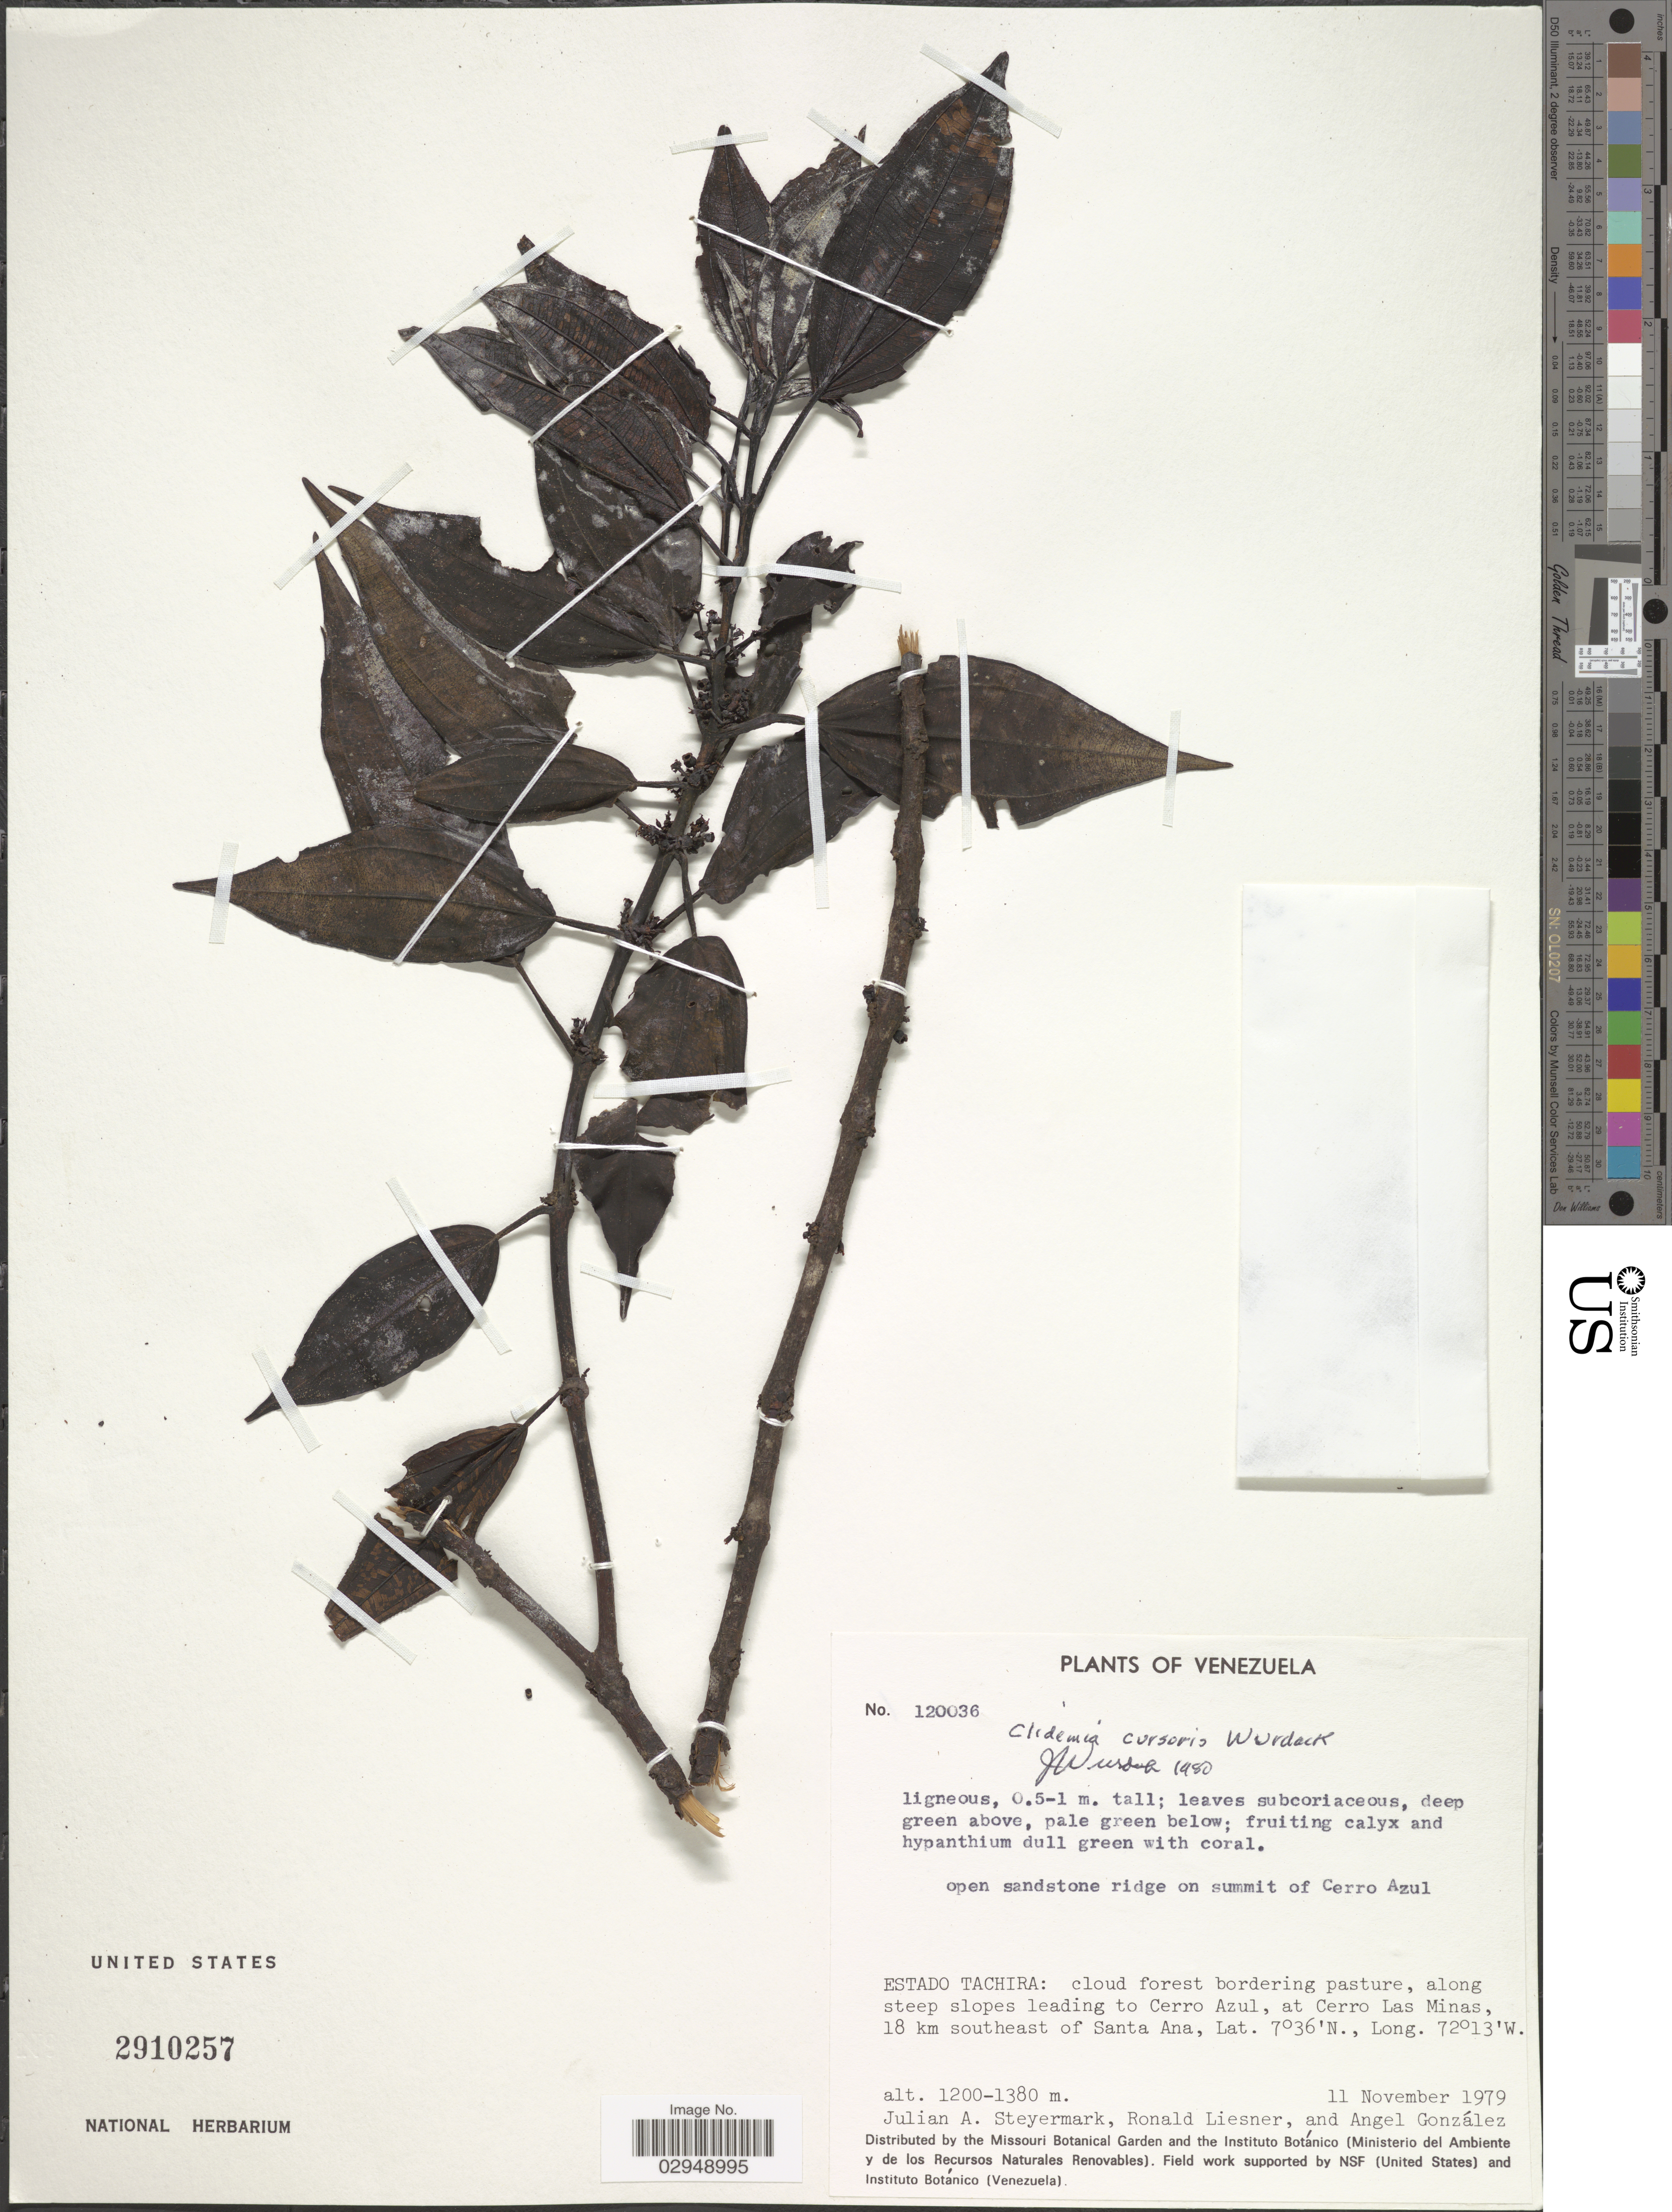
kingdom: Plantae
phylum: Tracheophyta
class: Magnoliopsida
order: Myrtales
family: Melastomataceae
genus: Clidemia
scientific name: Clidemia cursoris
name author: Wurdack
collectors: J. Steyermark, R. L. Liesner & A. C. González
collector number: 120036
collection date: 1979-11-11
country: Venezuela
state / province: Tachira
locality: Cloud forest bordering parture, along steep slopes leading to Cerro Azul, at Cerro Las Minas, 18 km southeasr of Santa Ana.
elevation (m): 1200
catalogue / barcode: US 2910257